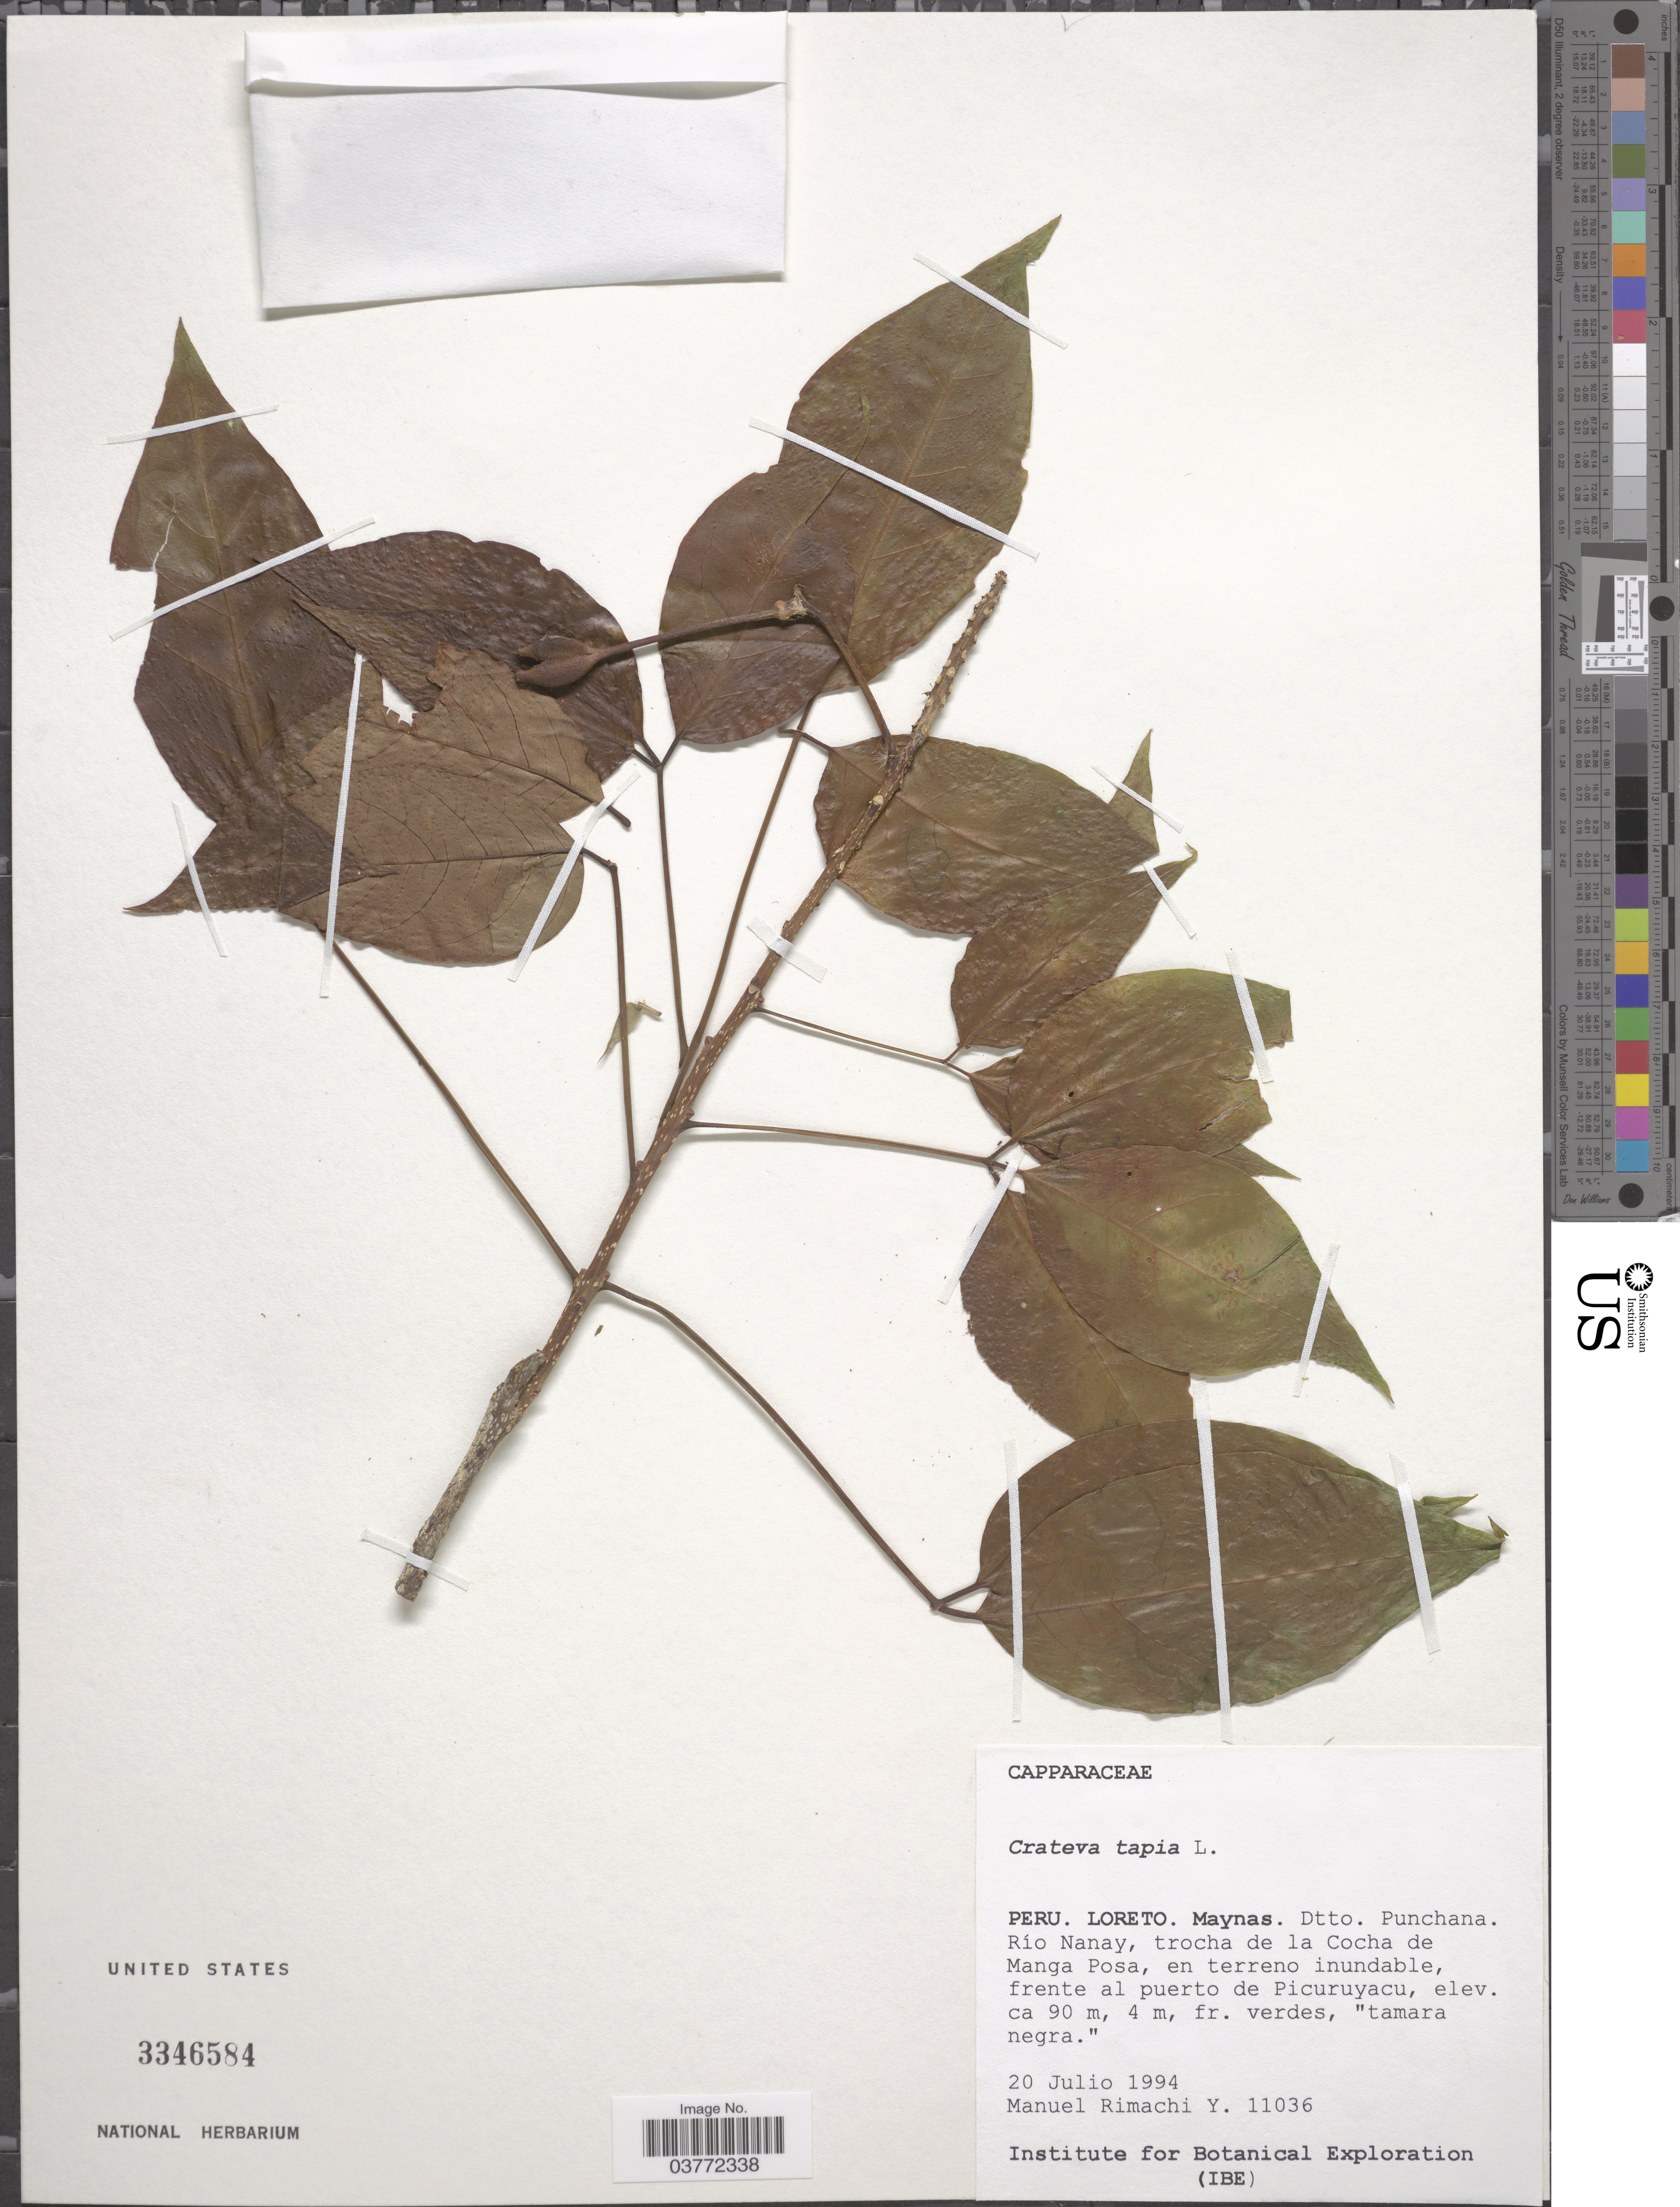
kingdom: Plantae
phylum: Tracheophyta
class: Magnoliopsida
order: Brassicales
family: Capparaceae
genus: Crateva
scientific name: Crateva tapia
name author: L.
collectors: M. Rimachi Y.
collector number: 11036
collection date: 1994-07-20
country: Peru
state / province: Loreto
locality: Maynas. Dtto. Punchana. Río Nanay, trocha de la Cocha de Manga Posa, frente al puerto de Picuruyacu.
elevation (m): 90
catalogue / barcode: US 3346584